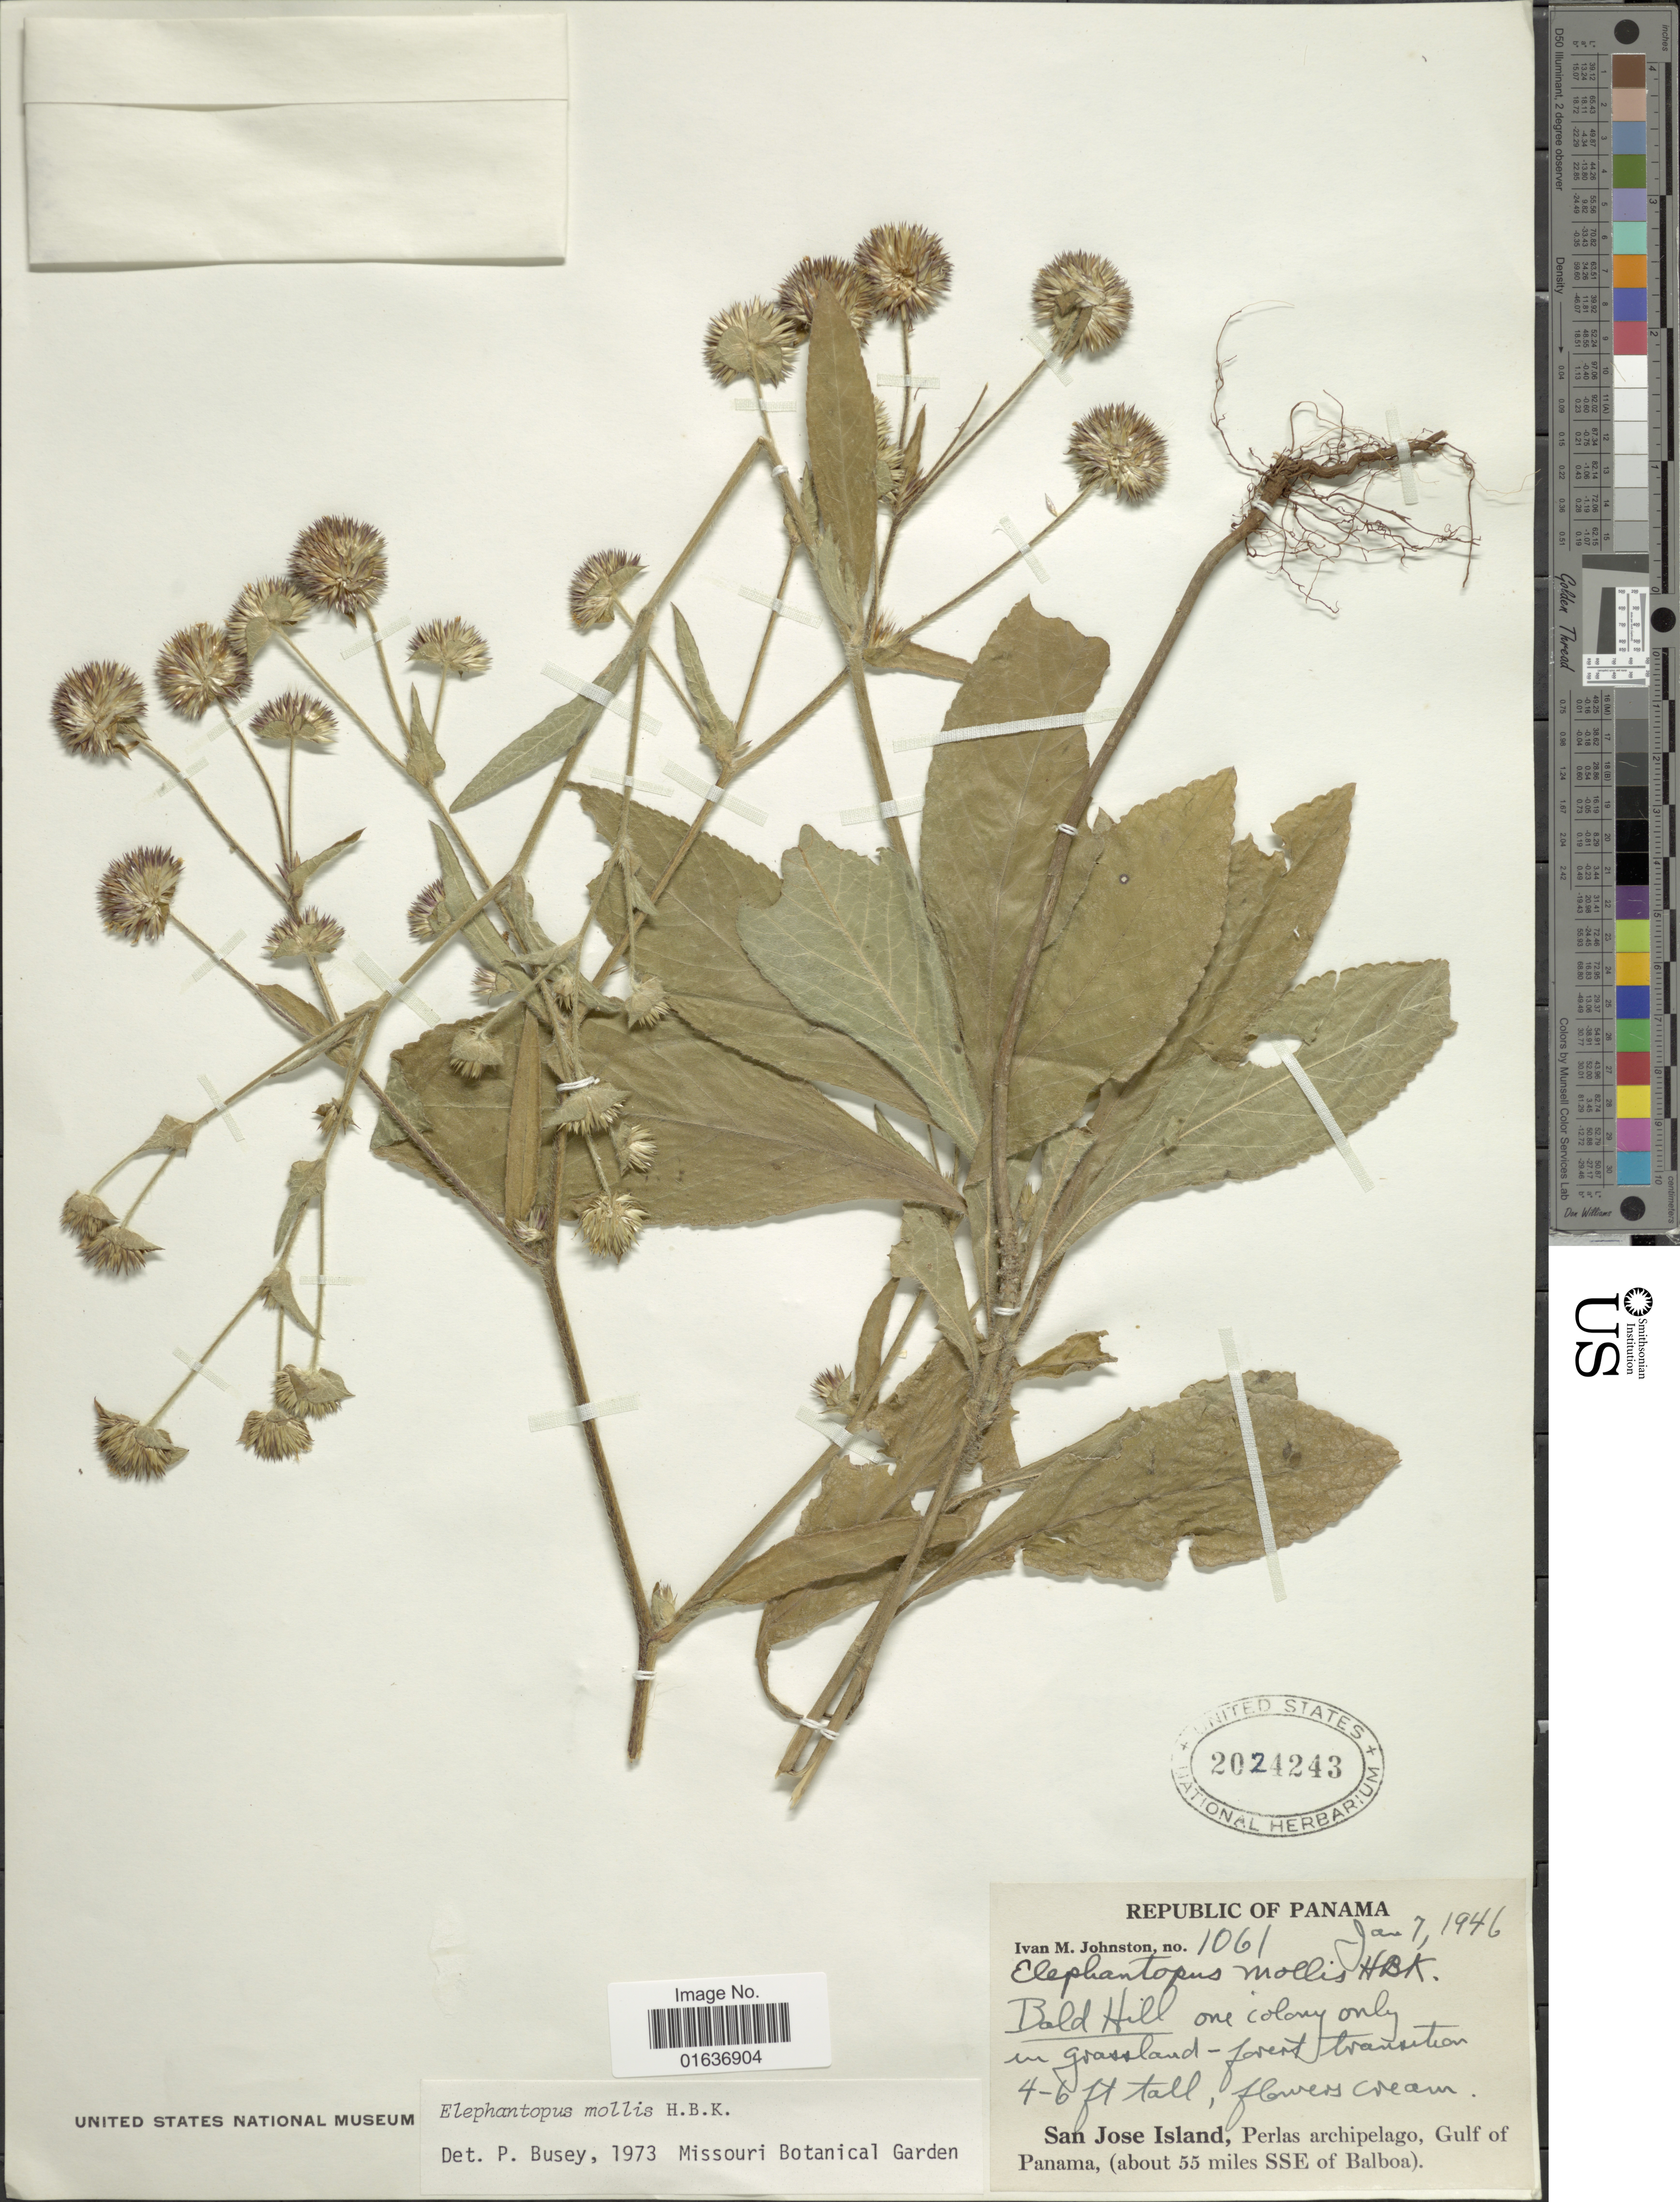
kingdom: Plantae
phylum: Tracheophyta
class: Magnoliopsida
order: Asterales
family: Asteraceae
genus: Elephantopus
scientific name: Elephantopus mollis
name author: Kunth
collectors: I.M. Johnston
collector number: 1061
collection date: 1946-01-07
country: Panama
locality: San Jose Island, Perlas archipelago, Gulf of Panama (about 55 miles SSE of Balboa)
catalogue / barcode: US 2024243